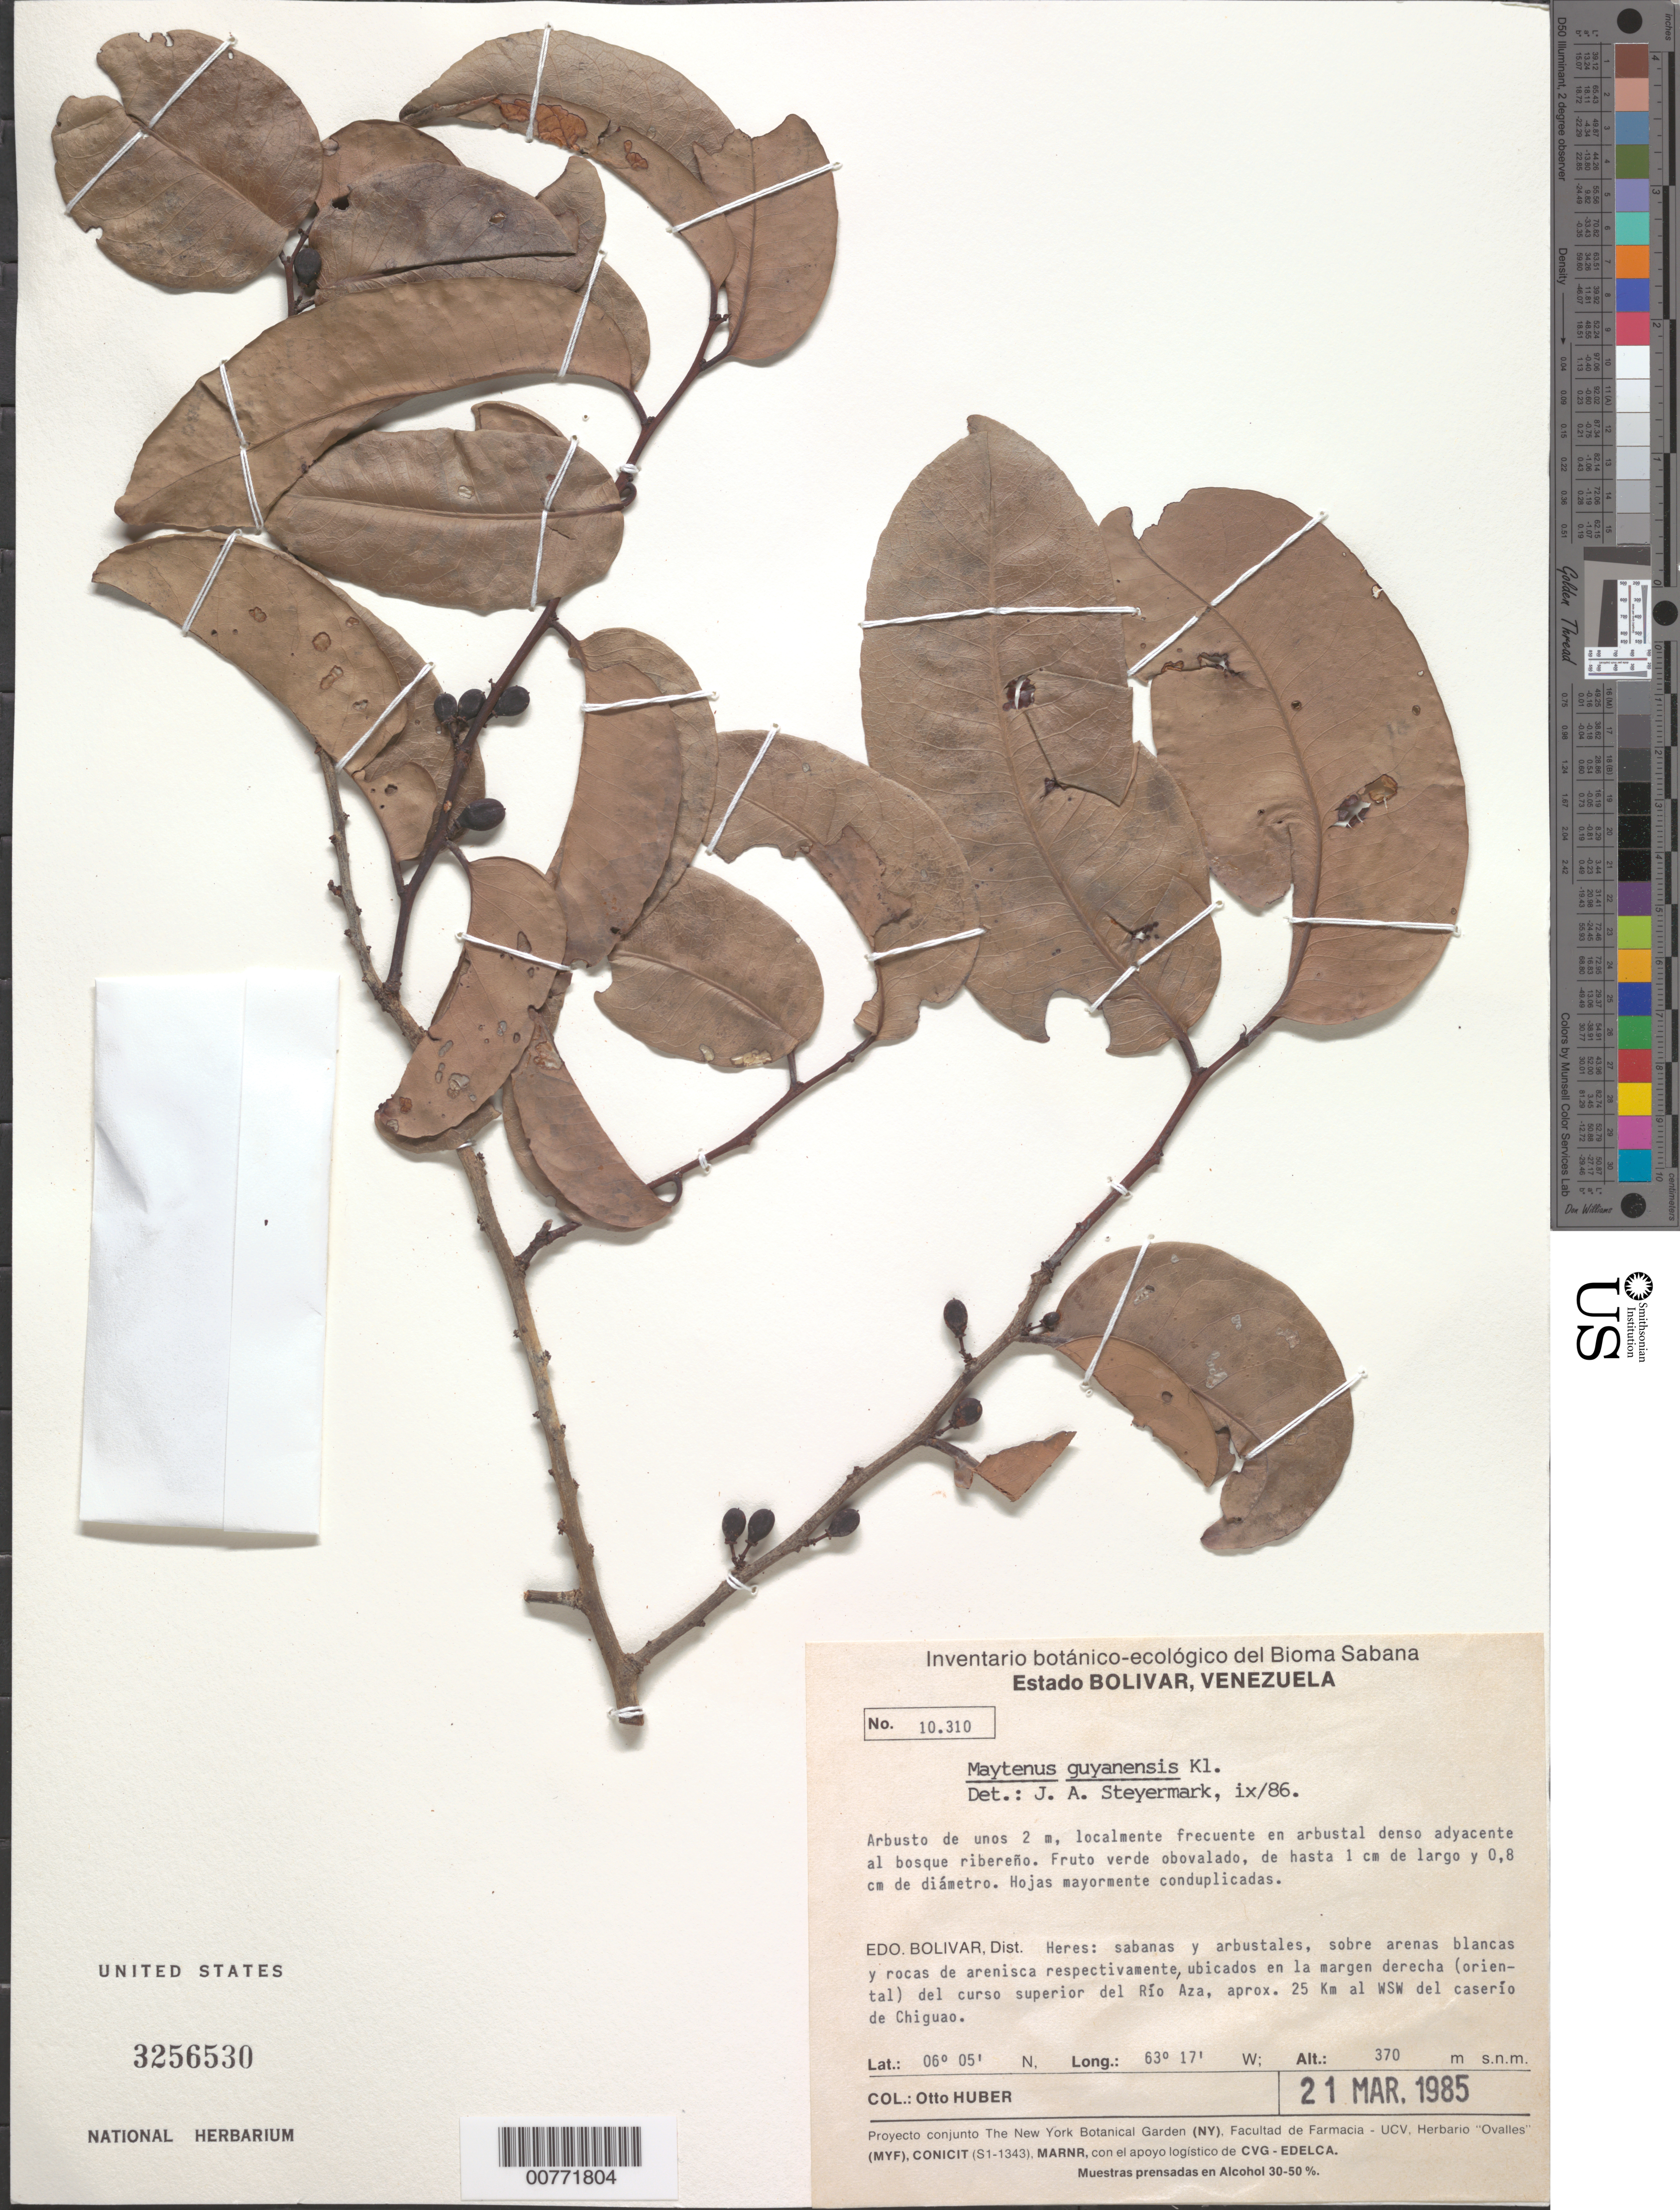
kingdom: Plantae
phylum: Tracheophyta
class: Magnoliopsida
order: Celastrales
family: Celastraceae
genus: Maytenus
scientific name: Maytenus guyanensis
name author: Klotzsch ex Reissek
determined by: Steyermark, Julian A., (VEN)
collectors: O. Huber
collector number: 10310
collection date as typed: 21-Mar-85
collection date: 1985-03-21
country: Venezuela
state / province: Bolívar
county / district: Heres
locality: Río Aza, 25 km WSW del caserío de Chiguao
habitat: Arbustal denso adyacente al bosque ribereno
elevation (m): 370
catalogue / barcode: US 3256530